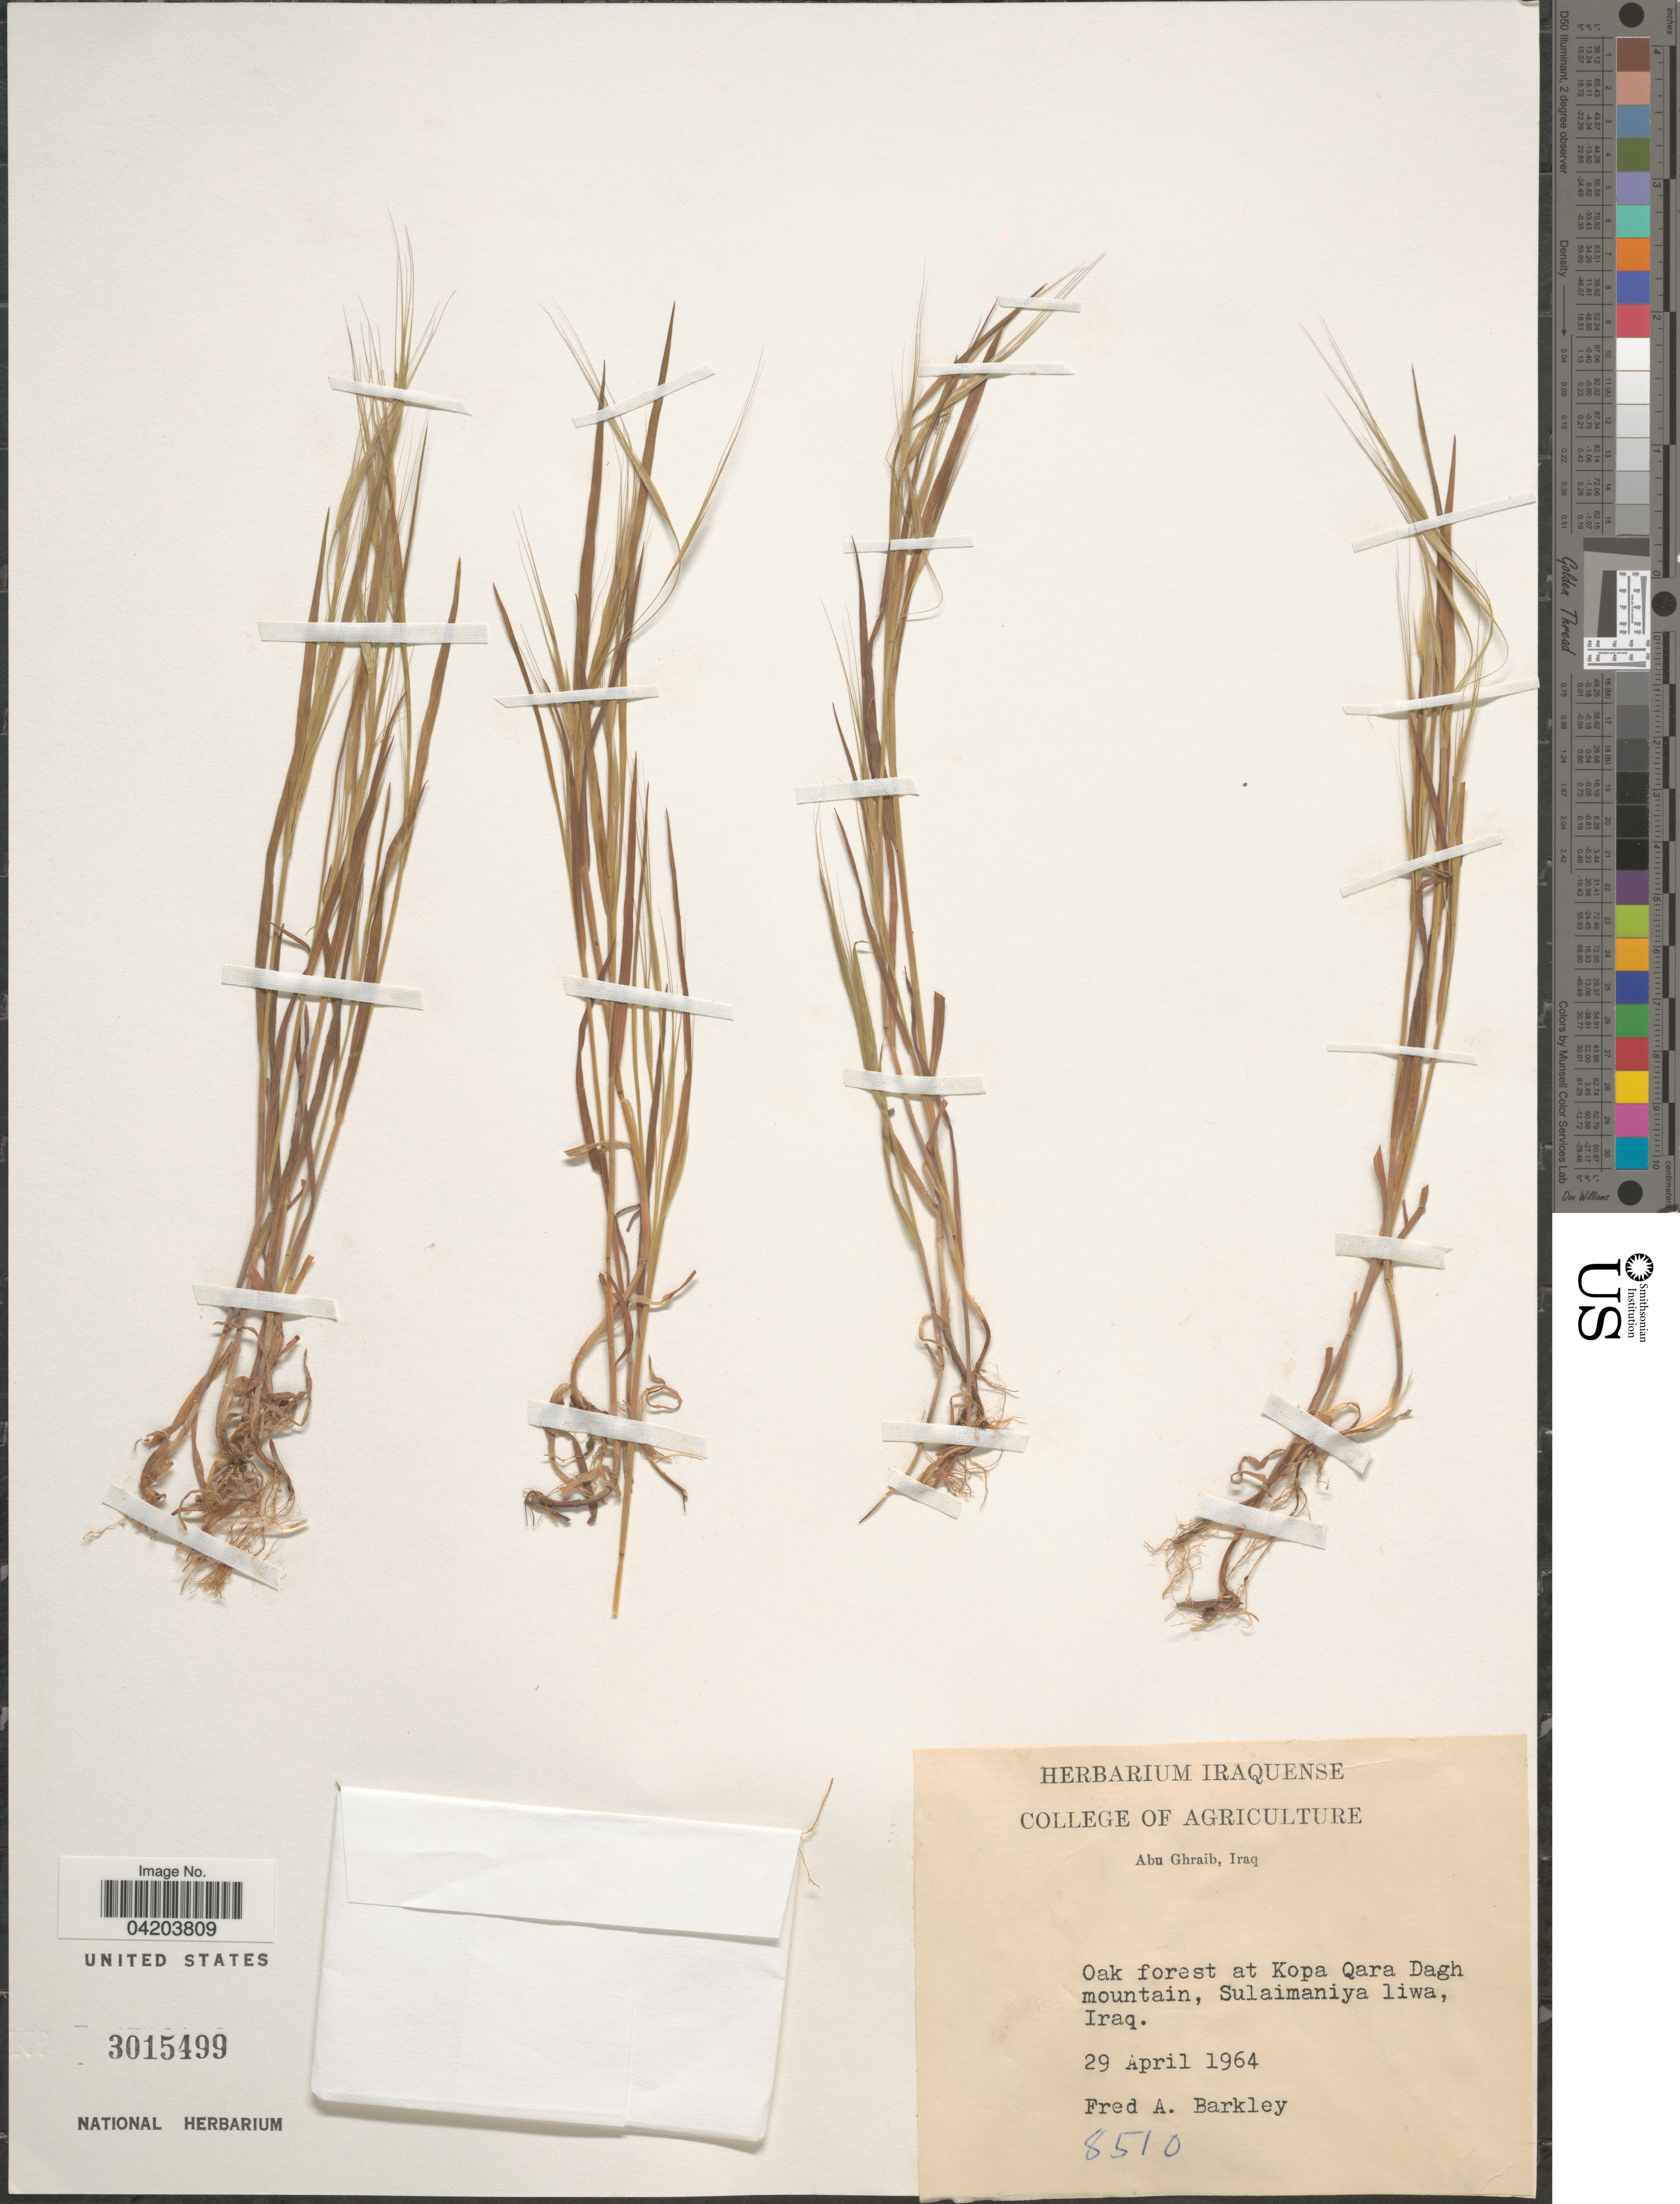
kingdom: Plantae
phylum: Tracheophyta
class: Liliopsida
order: Poales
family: Poaceae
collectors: F. A. Barkley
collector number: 8510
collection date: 1964-04-29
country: Iraq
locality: Oak forest at Kopa Qara Dagh mountain, Sulaimaniya liwa.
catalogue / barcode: US 3015499